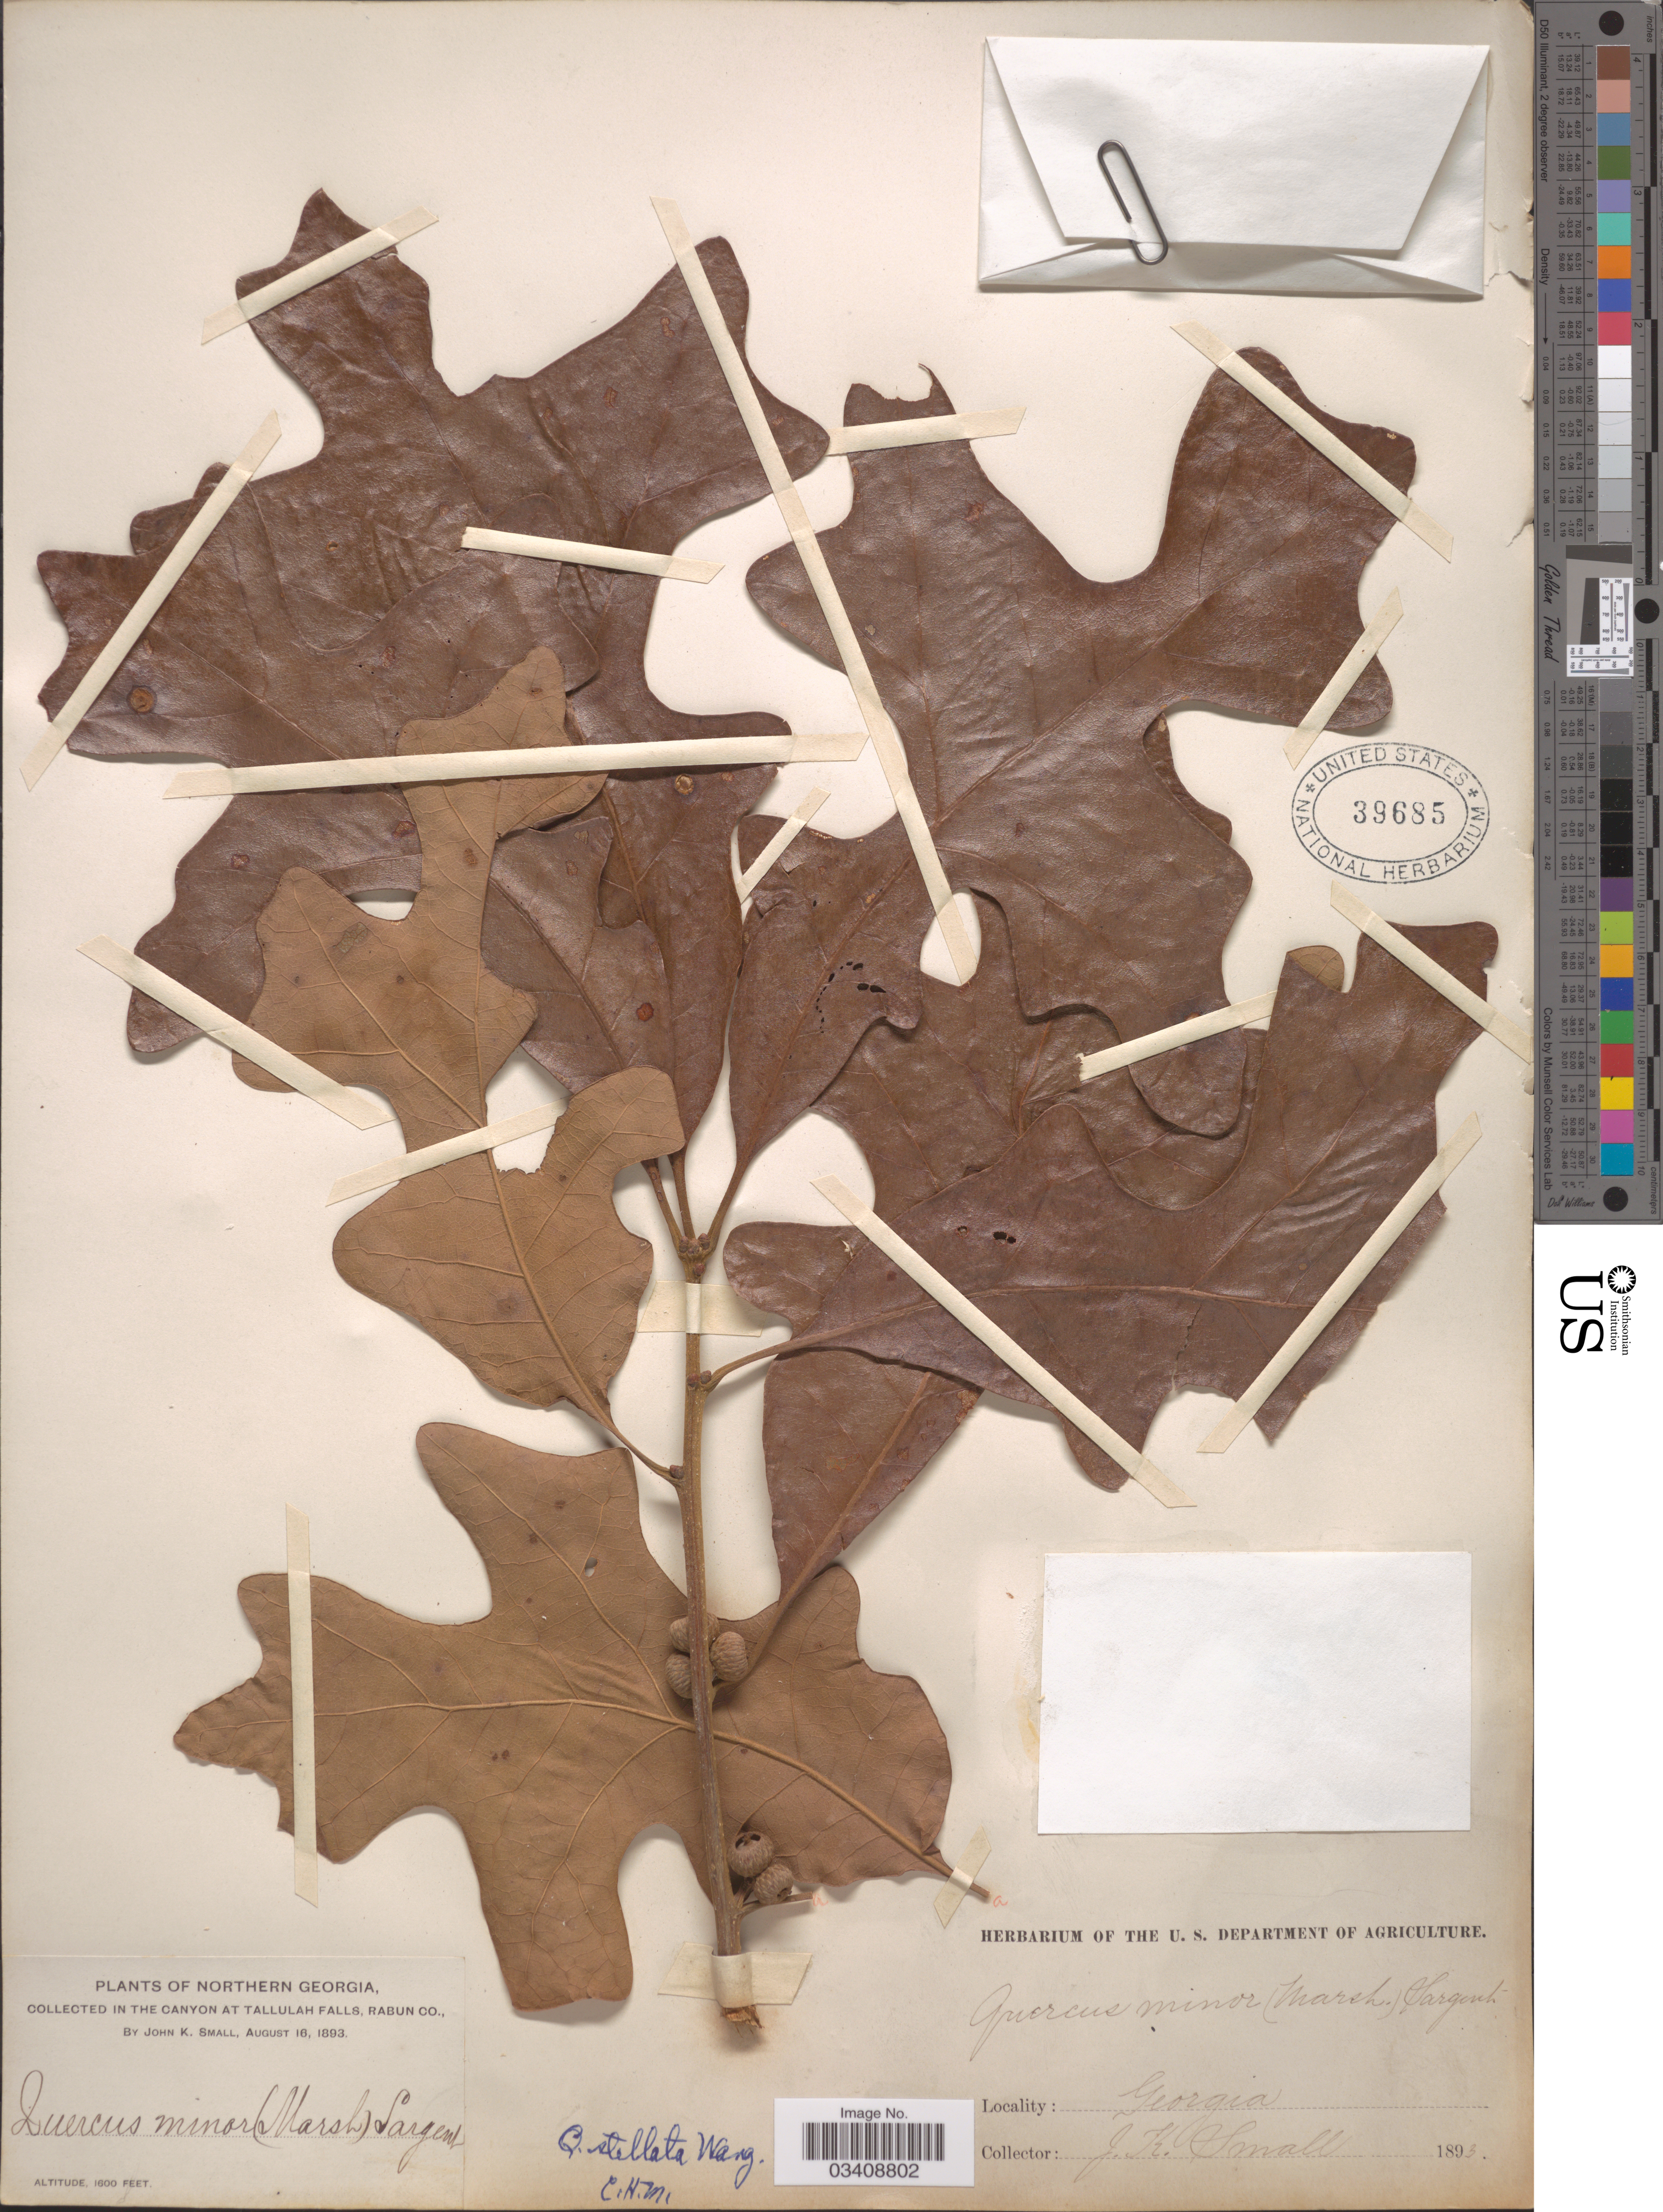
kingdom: Plantae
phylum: Tracheophyta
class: Magnoliopsida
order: Fagales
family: Fagaceae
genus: Quercus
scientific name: Quercus stellata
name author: Wangenh.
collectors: J. K. Small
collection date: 1893-08-16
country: United States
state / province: Georgia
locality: The Canyon at Tallulah Falls, Rabun Co.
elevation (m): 488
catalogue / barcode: US 39685